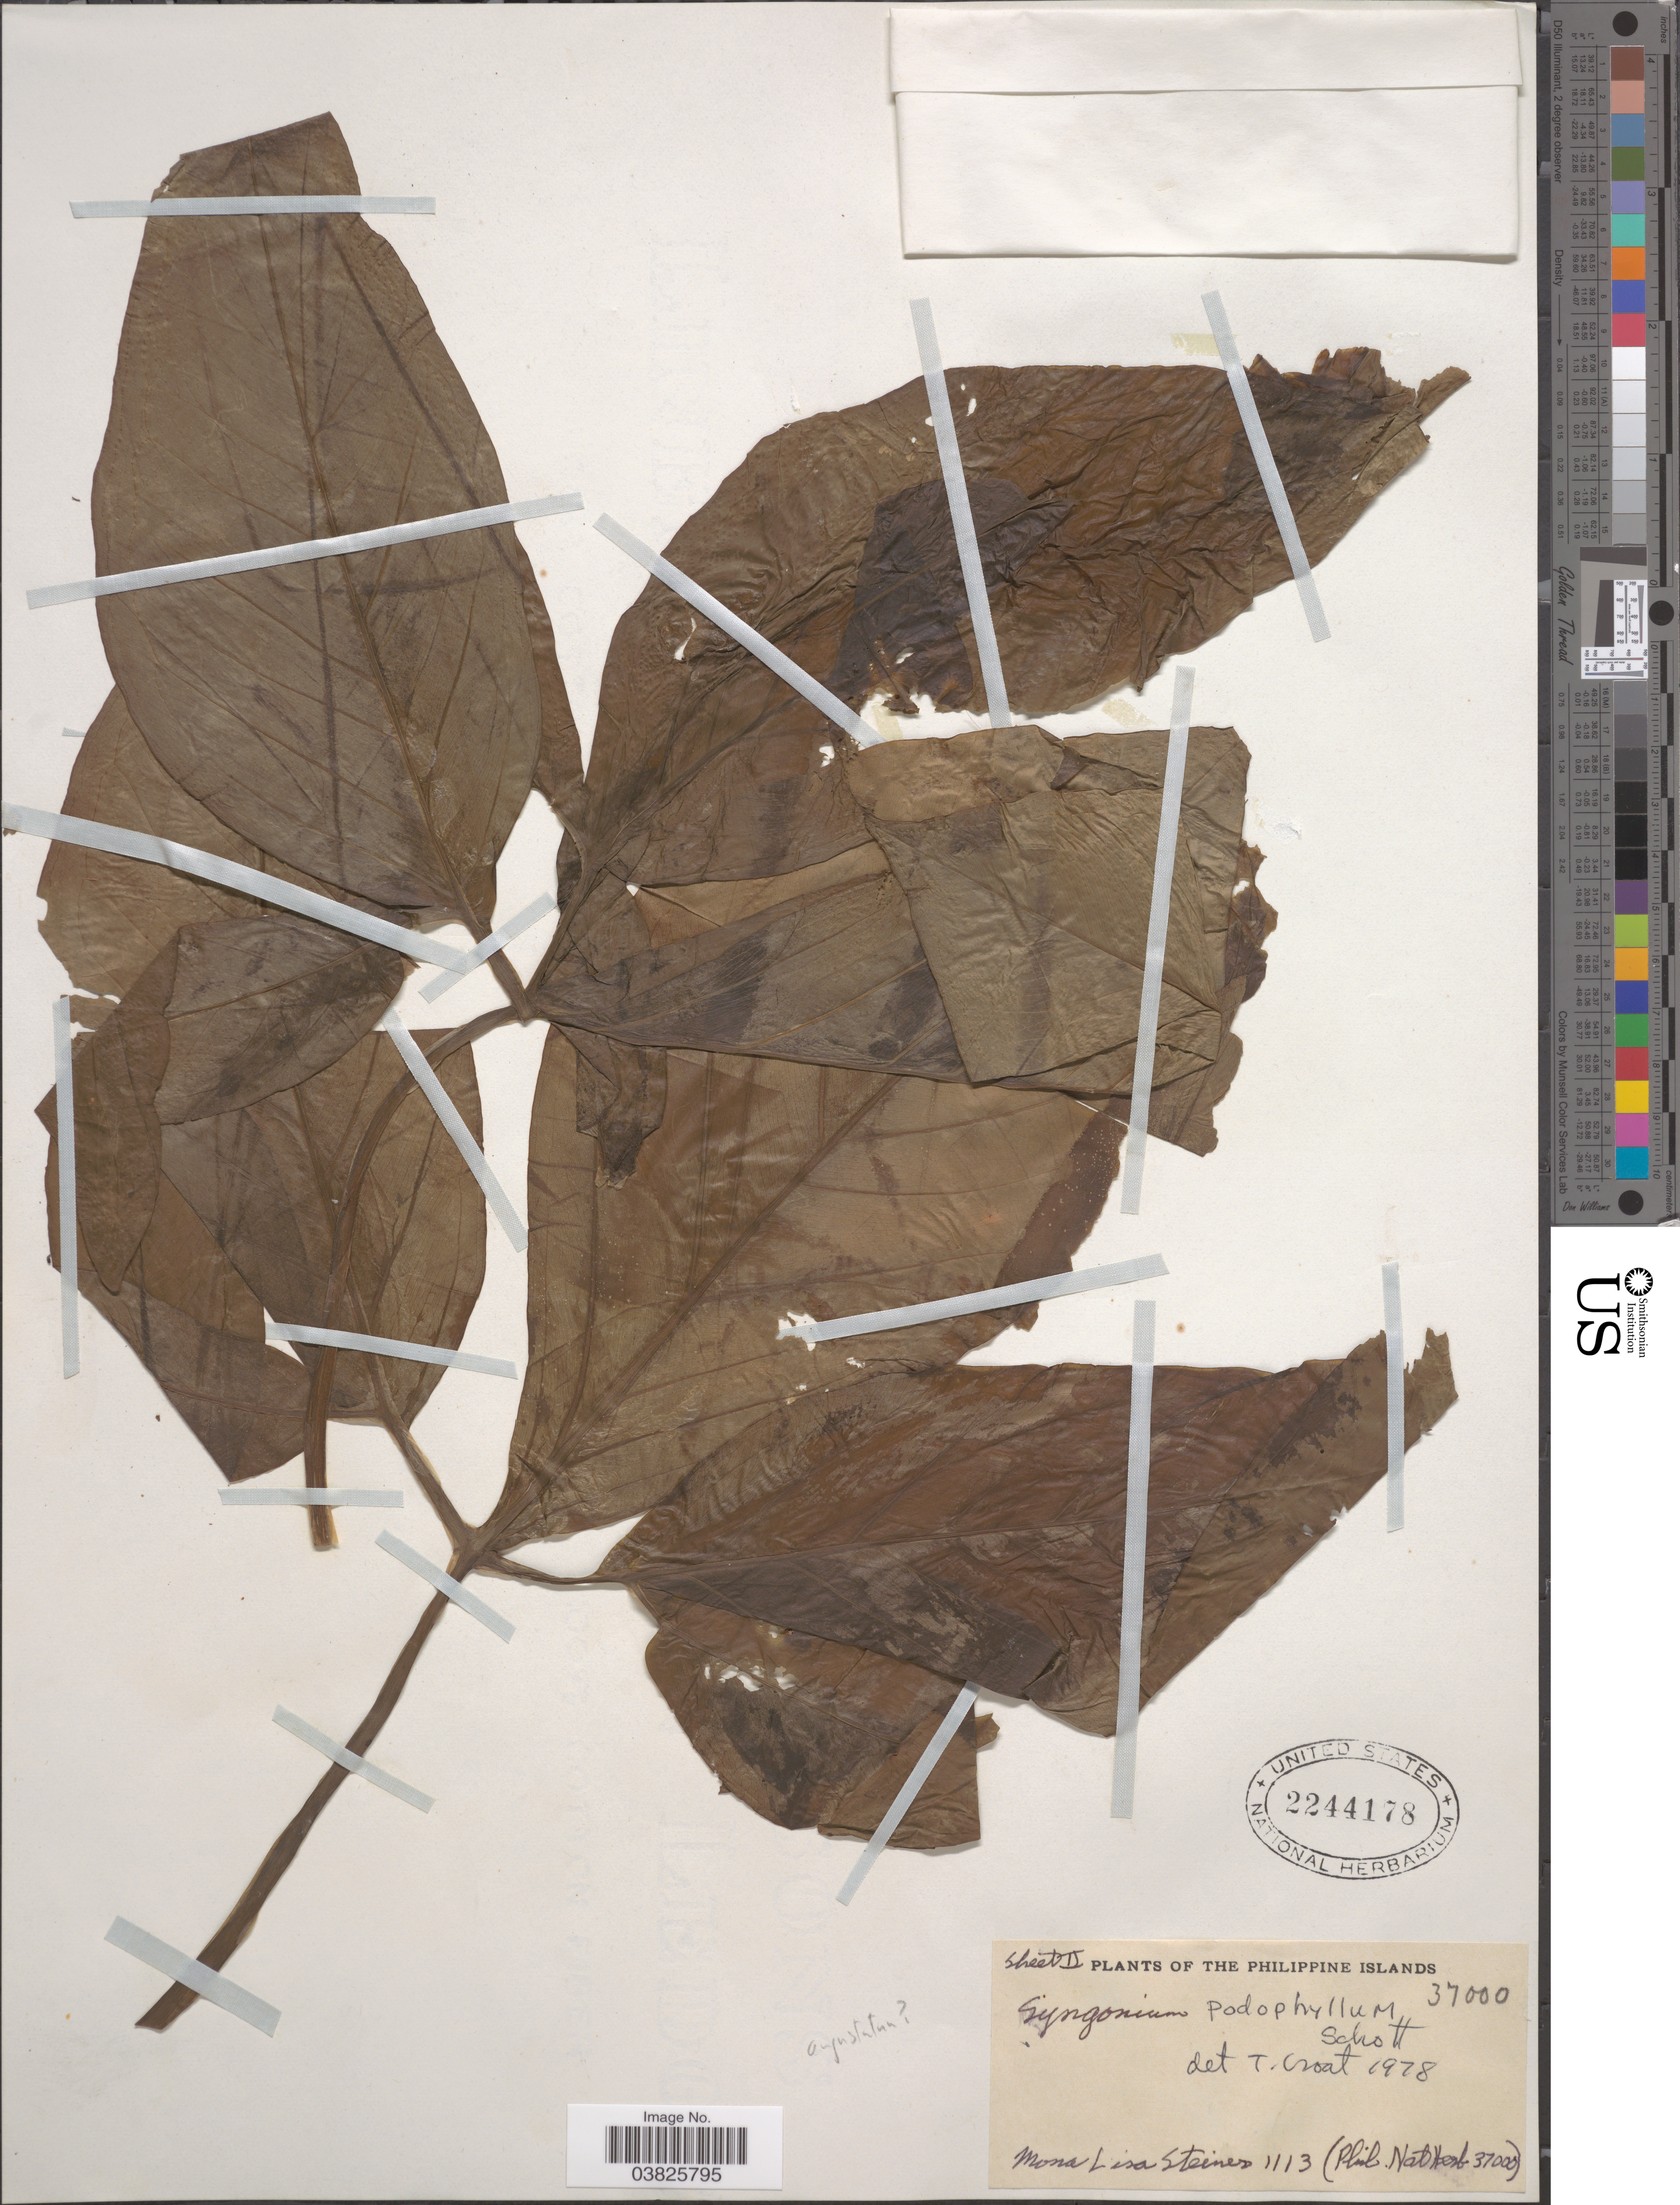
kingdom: Plantae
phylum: Tracheophyta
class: Liliopsida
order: Alismatales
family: Araceae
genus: Syngonium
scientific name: Syngonium podophyllum 'Lemon-Lime'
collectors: M. Steiner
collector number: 1113/ Phil. Nat. Herb. 37000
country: Philippines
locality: Philippine Islands.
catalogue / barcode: US 2244178